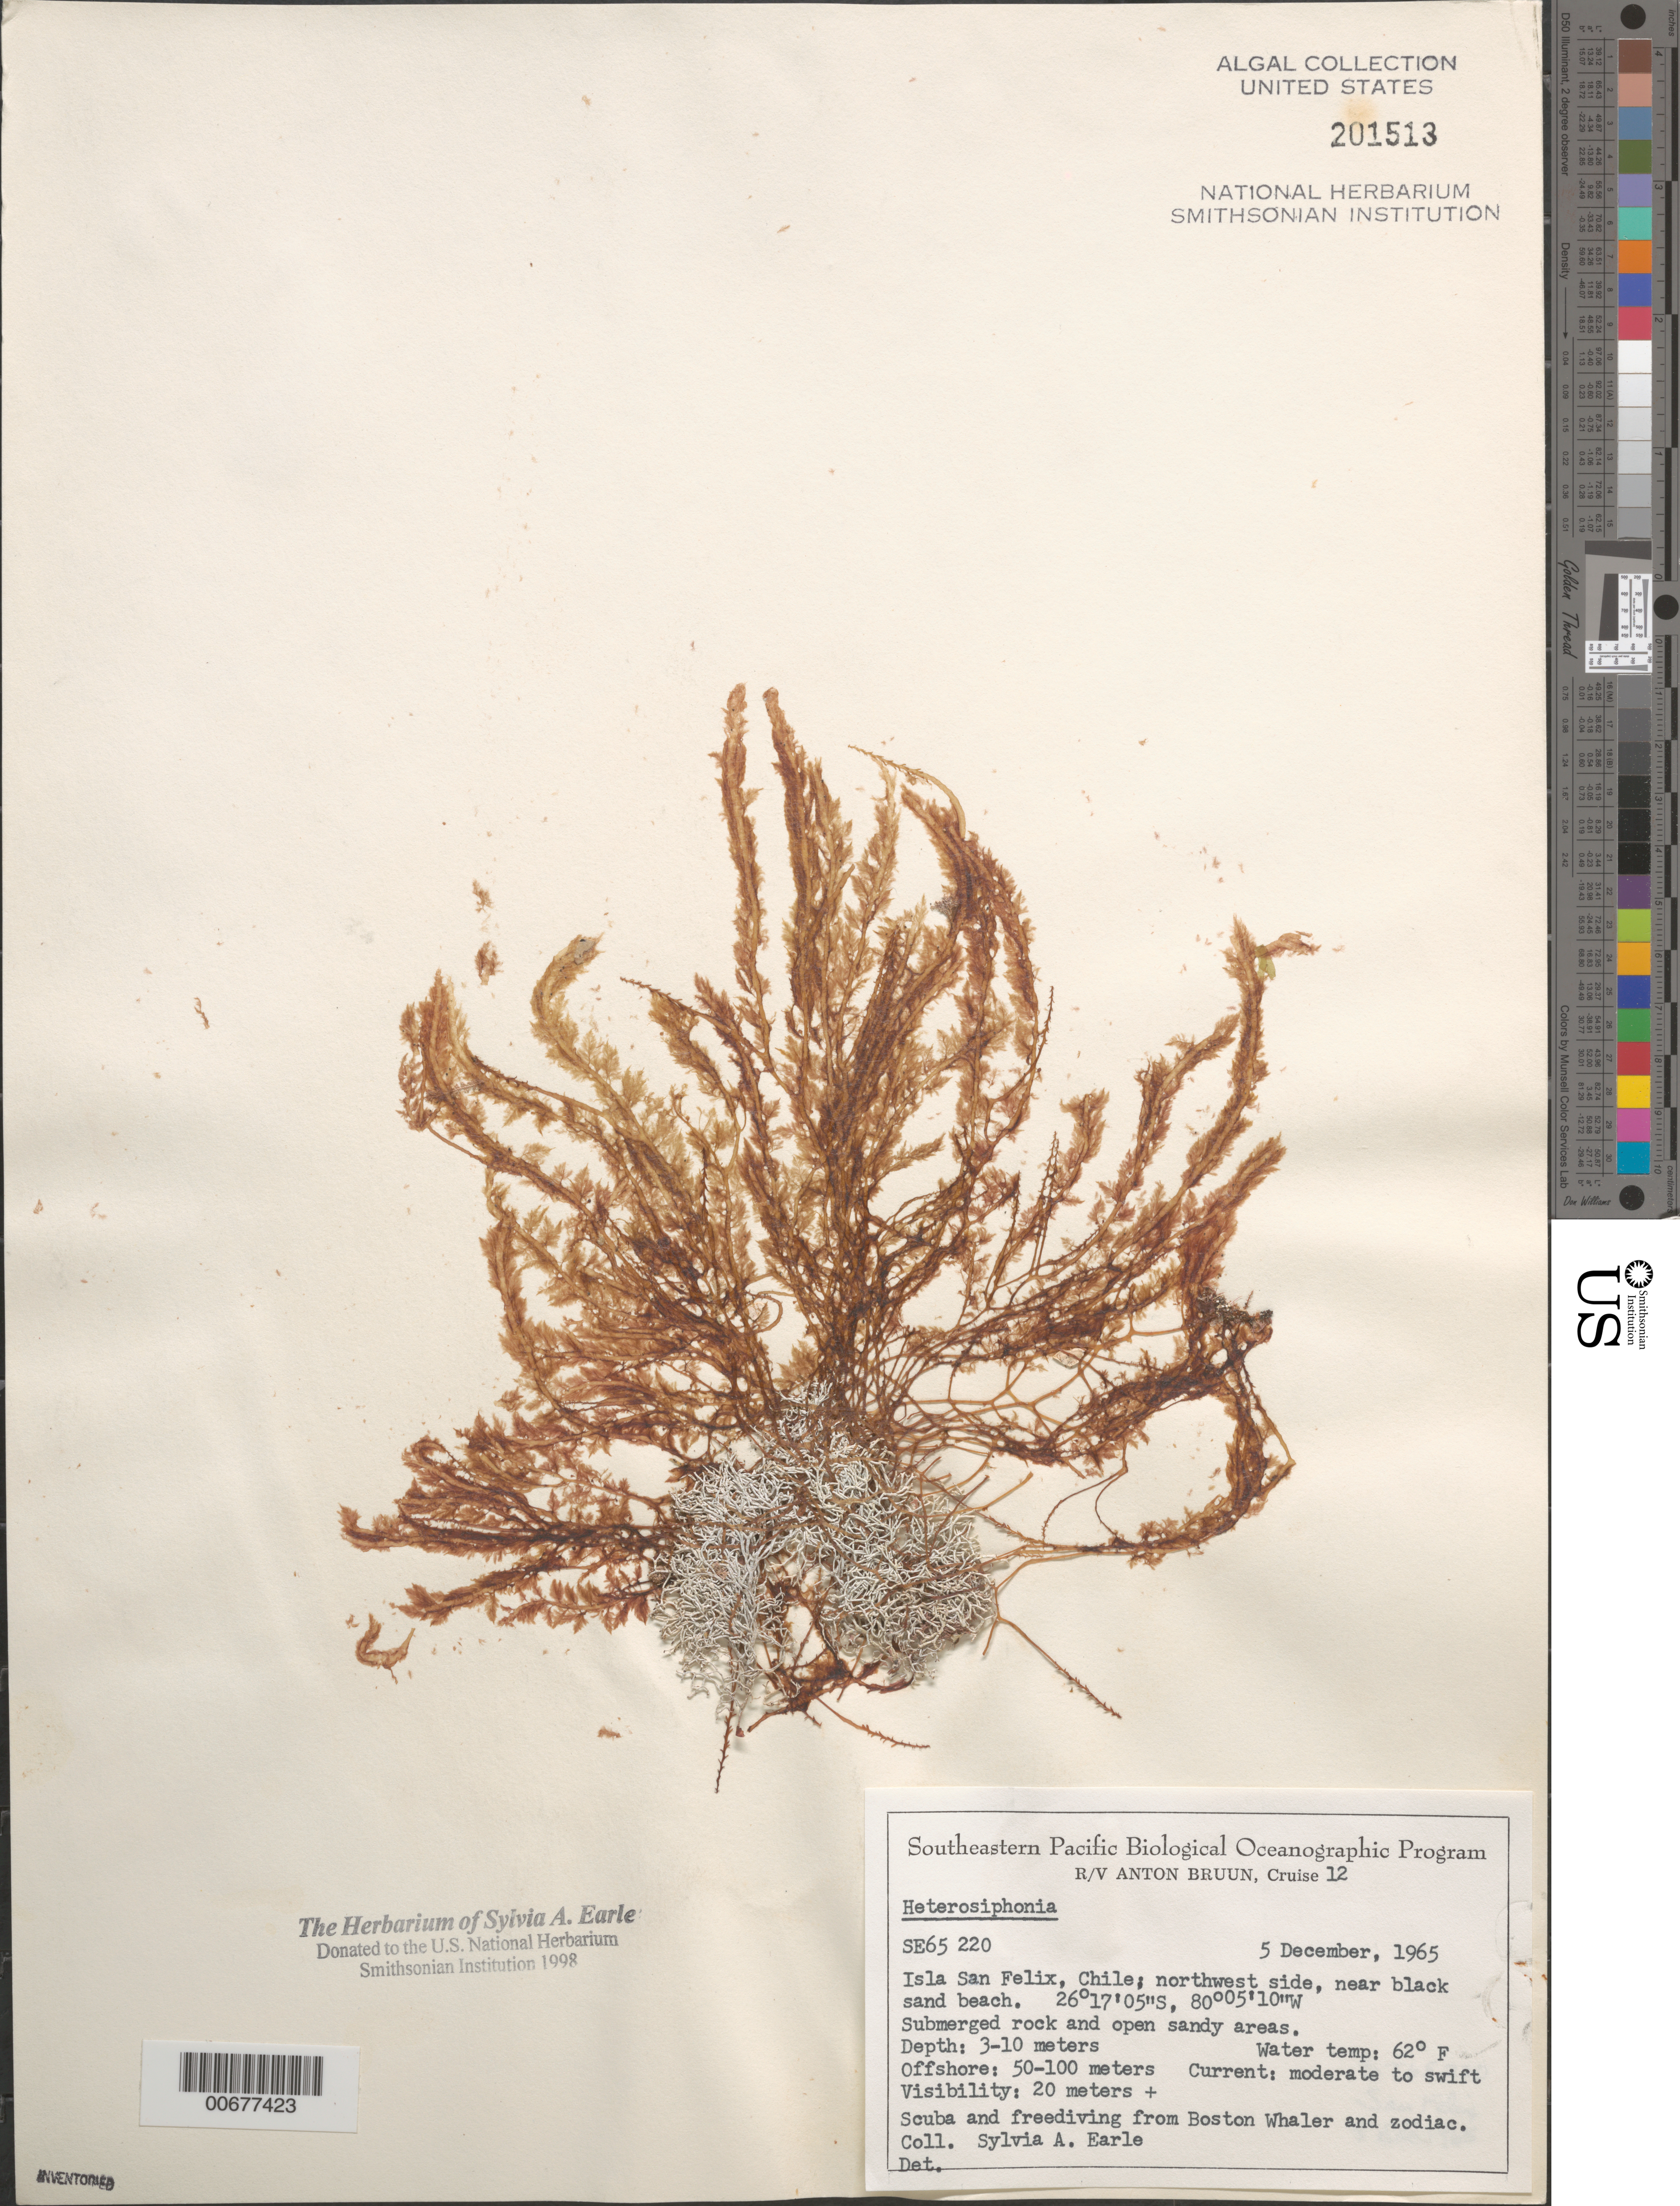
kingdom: Plantae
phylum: Rhodophyta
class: Florideophyceae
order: Ceramiales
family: Dasyaceae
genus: Heterosiphonia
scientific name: Heterosiphonia sp.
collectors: S. A. Earle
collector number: SE 65220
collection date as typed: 05 Dec 1965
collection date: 1965-12-05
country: Chile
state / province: Atacama (III)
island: Isla San Felix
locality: Near black sand beach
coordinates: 26 17' 05" S, 80 05' 10" W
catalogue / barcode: US 201513